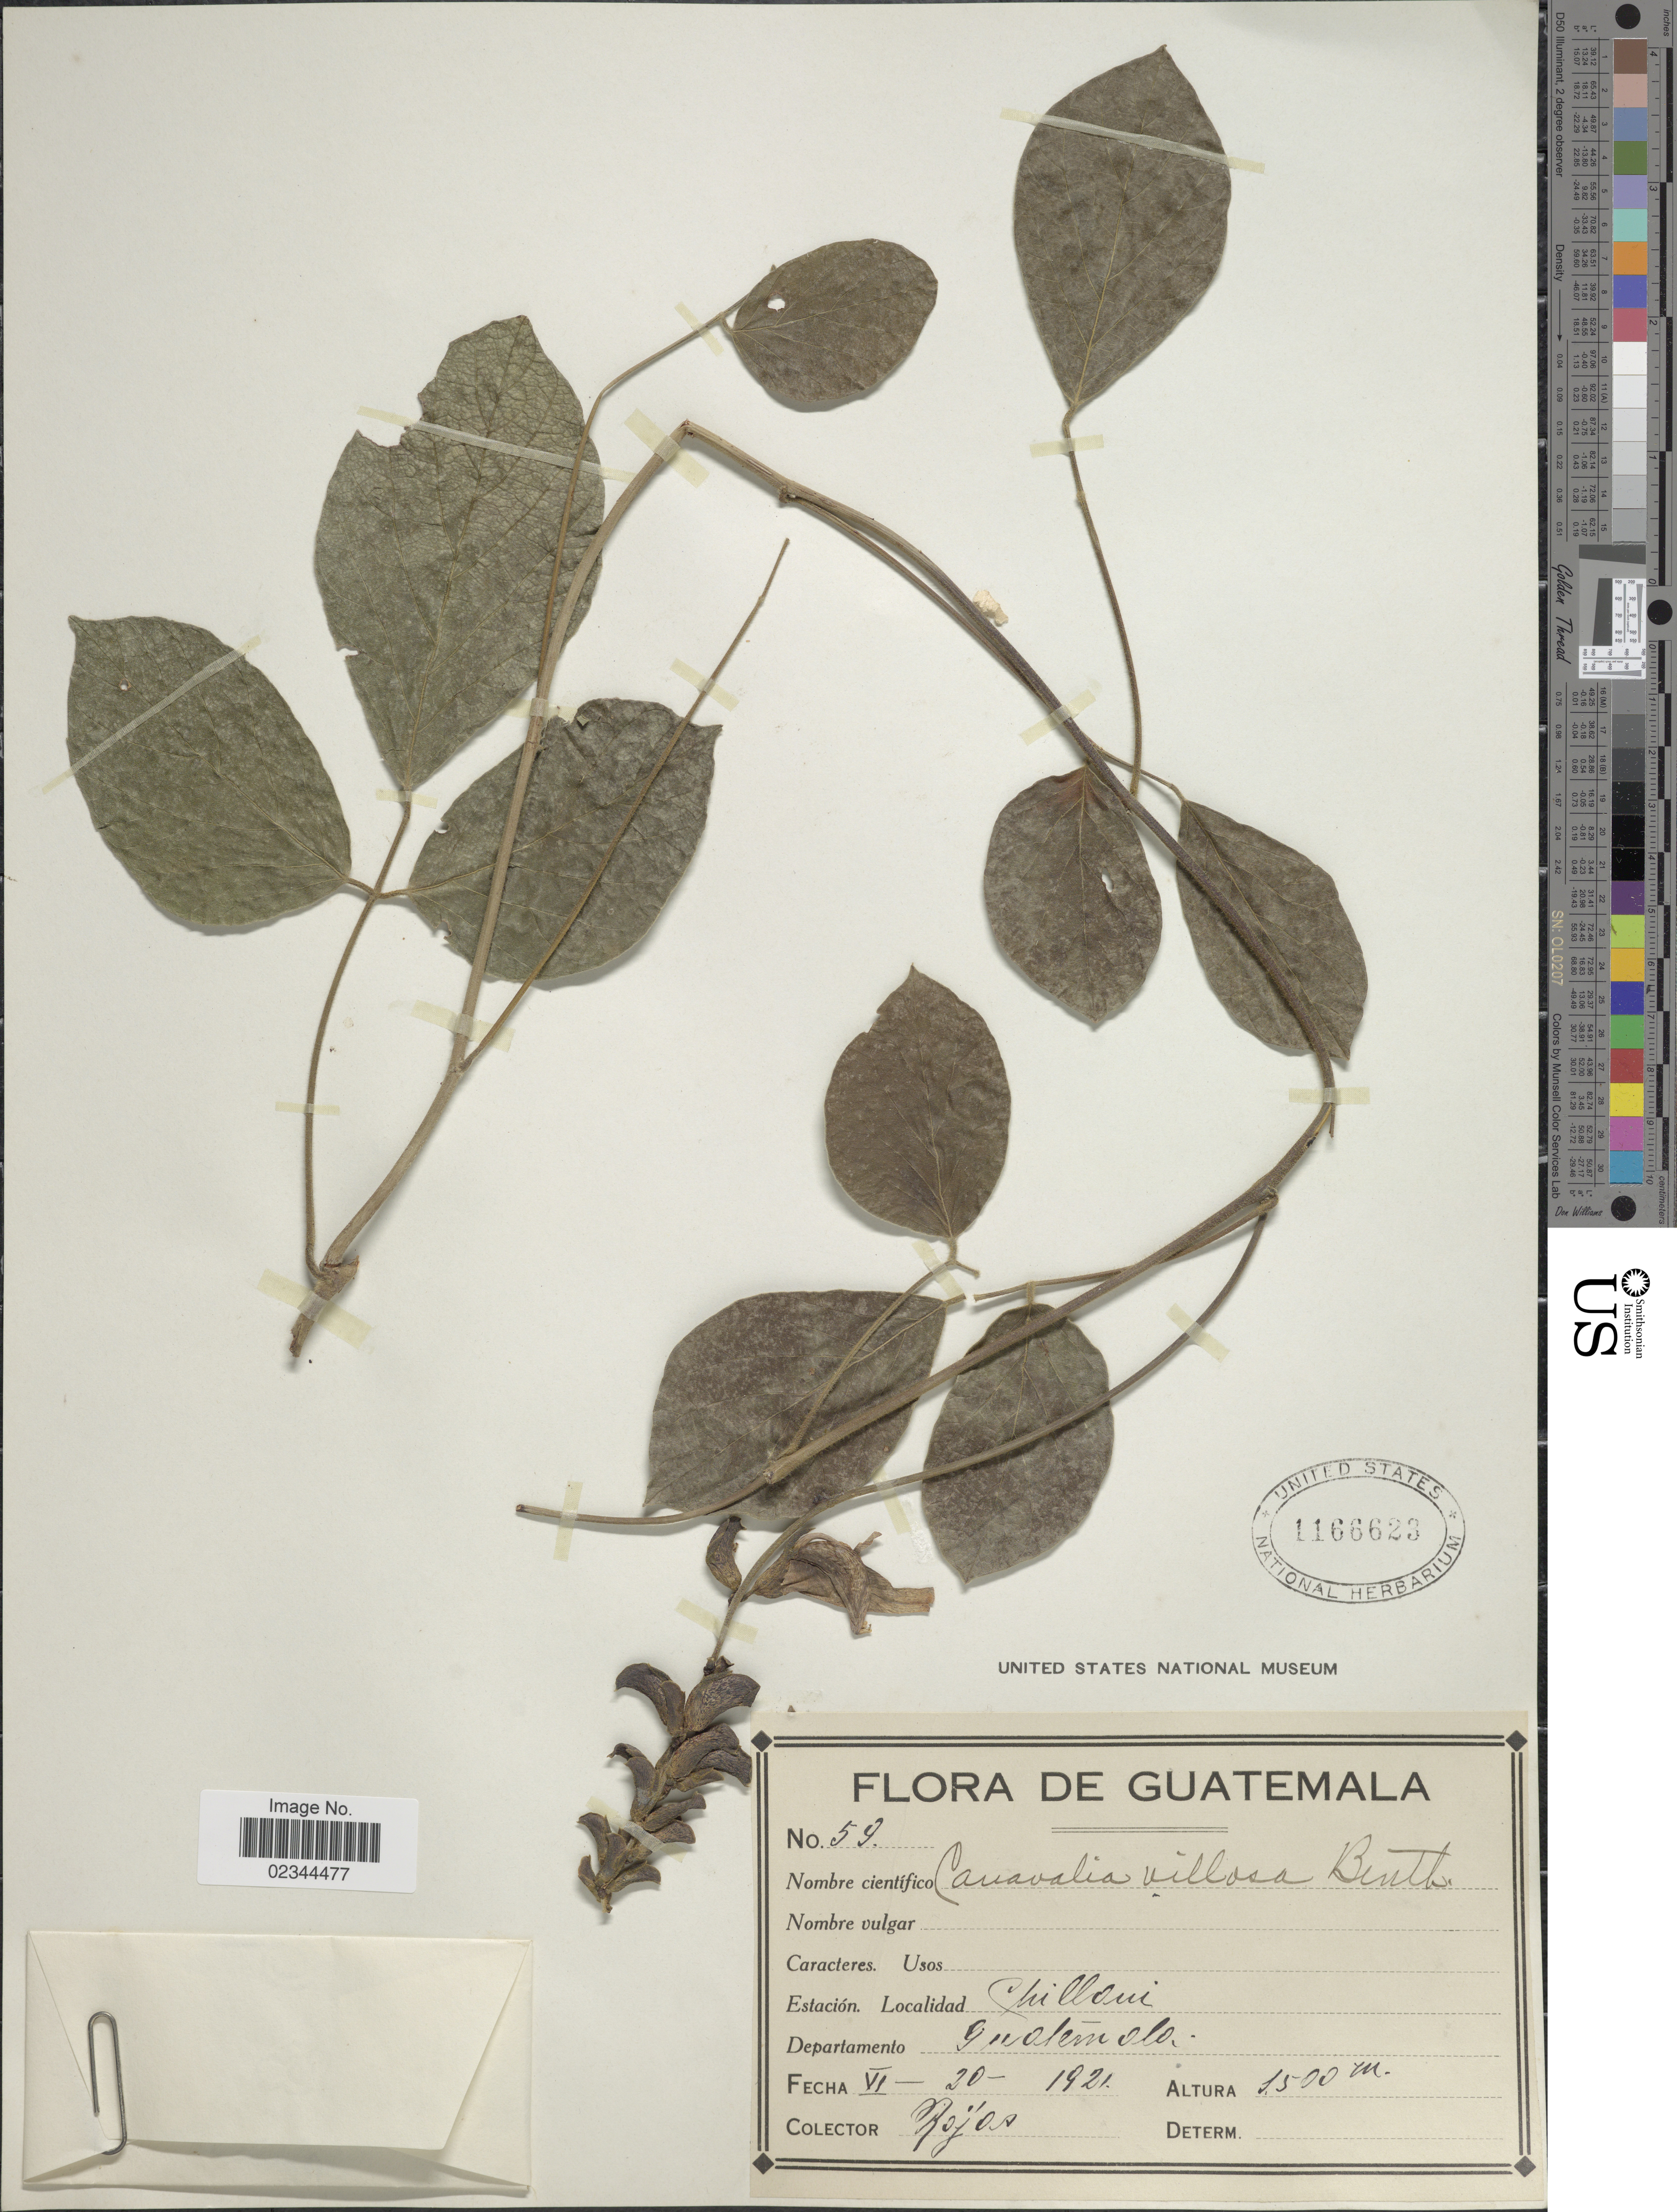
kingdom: Plantae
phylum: Tracheophyta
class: Magnoliopsida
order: Fabales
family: Fabaceae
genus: Canavalia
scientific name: Canavalia villosa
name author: Benth.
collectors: Rójos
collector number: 59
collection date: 1921-06-20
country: Guatemala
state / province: Guatemala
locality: Chillani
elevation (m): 1500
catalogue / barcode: US 1166623